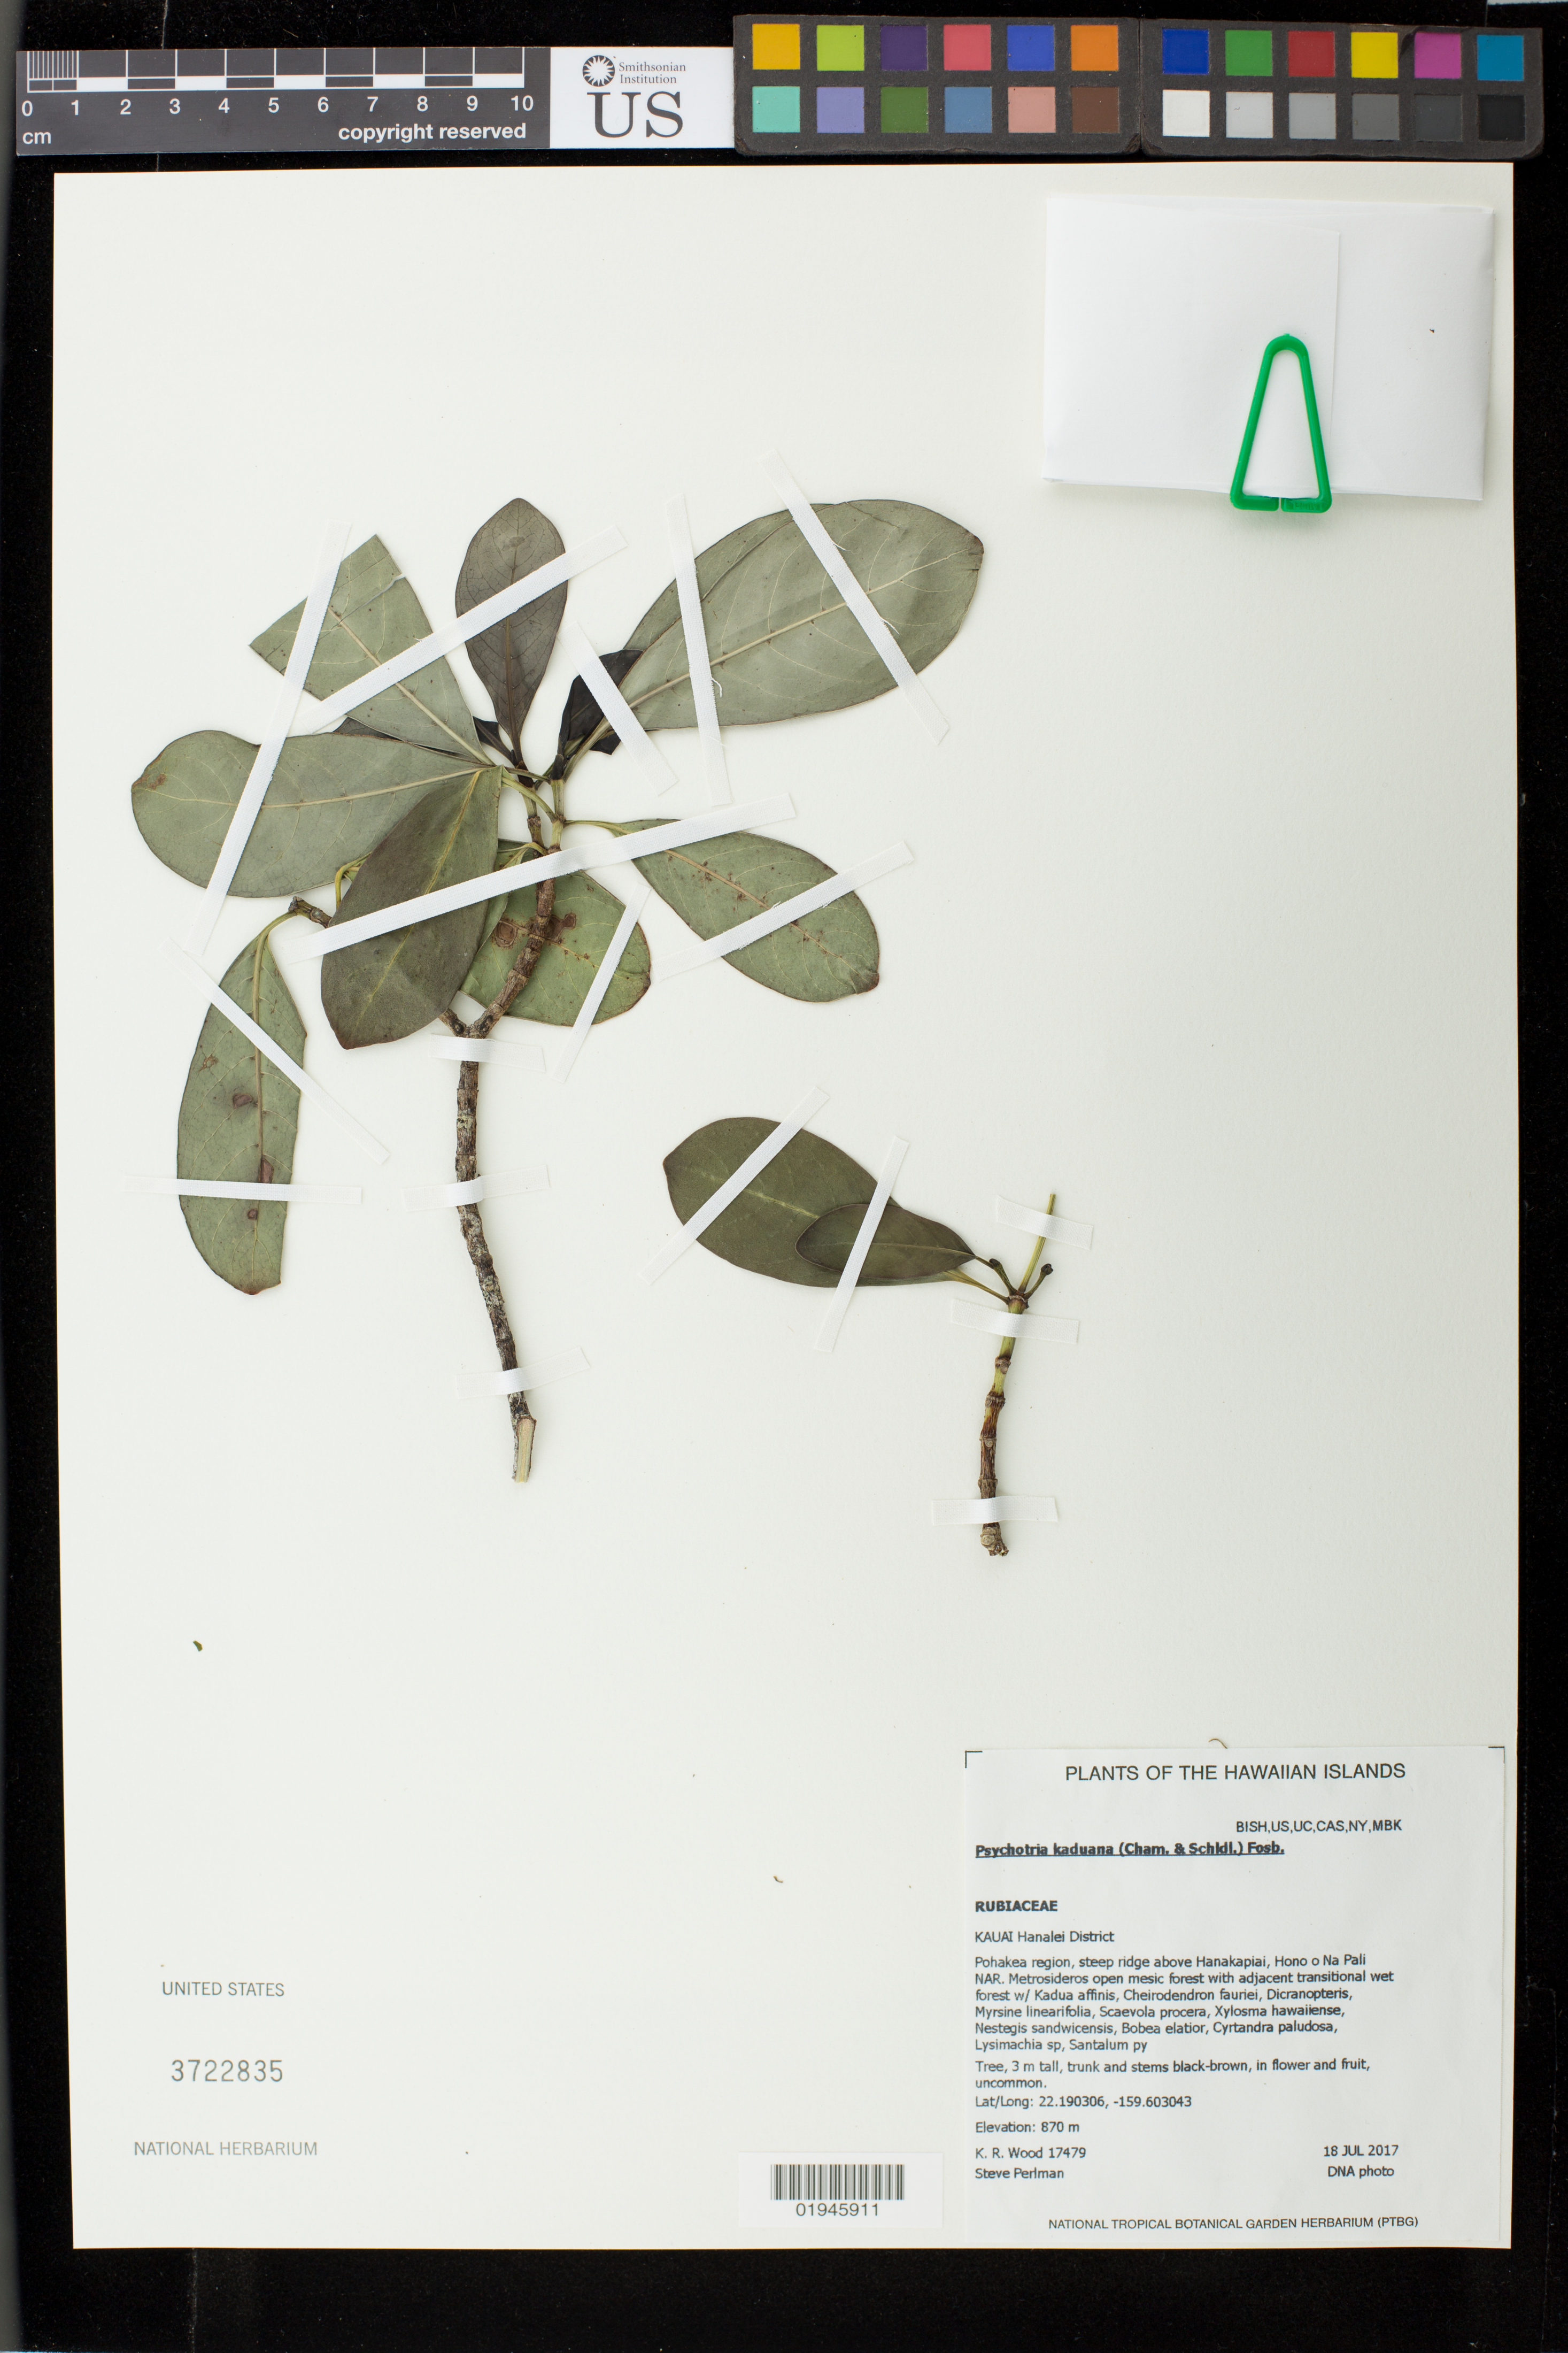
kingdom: Plantae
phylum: Tracheophyta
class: Magnoliopsida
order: Gentianales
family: Rubiaceae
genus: Psychotria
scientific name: Psychotria kaduana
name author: (Cham. & Schltdl.) Fosberg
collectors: K. R. Wood & S. P. Perlman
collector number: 17479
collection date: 2017-07-18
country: United States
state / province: Hawaii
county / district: Kauai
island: Kaua'i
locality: Hanalei District, Pohakea region, steep ridge above Hanakapiai, Hono o Na Pali NAR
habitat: Open mesic forest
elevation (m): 870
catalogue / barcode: US 3722835